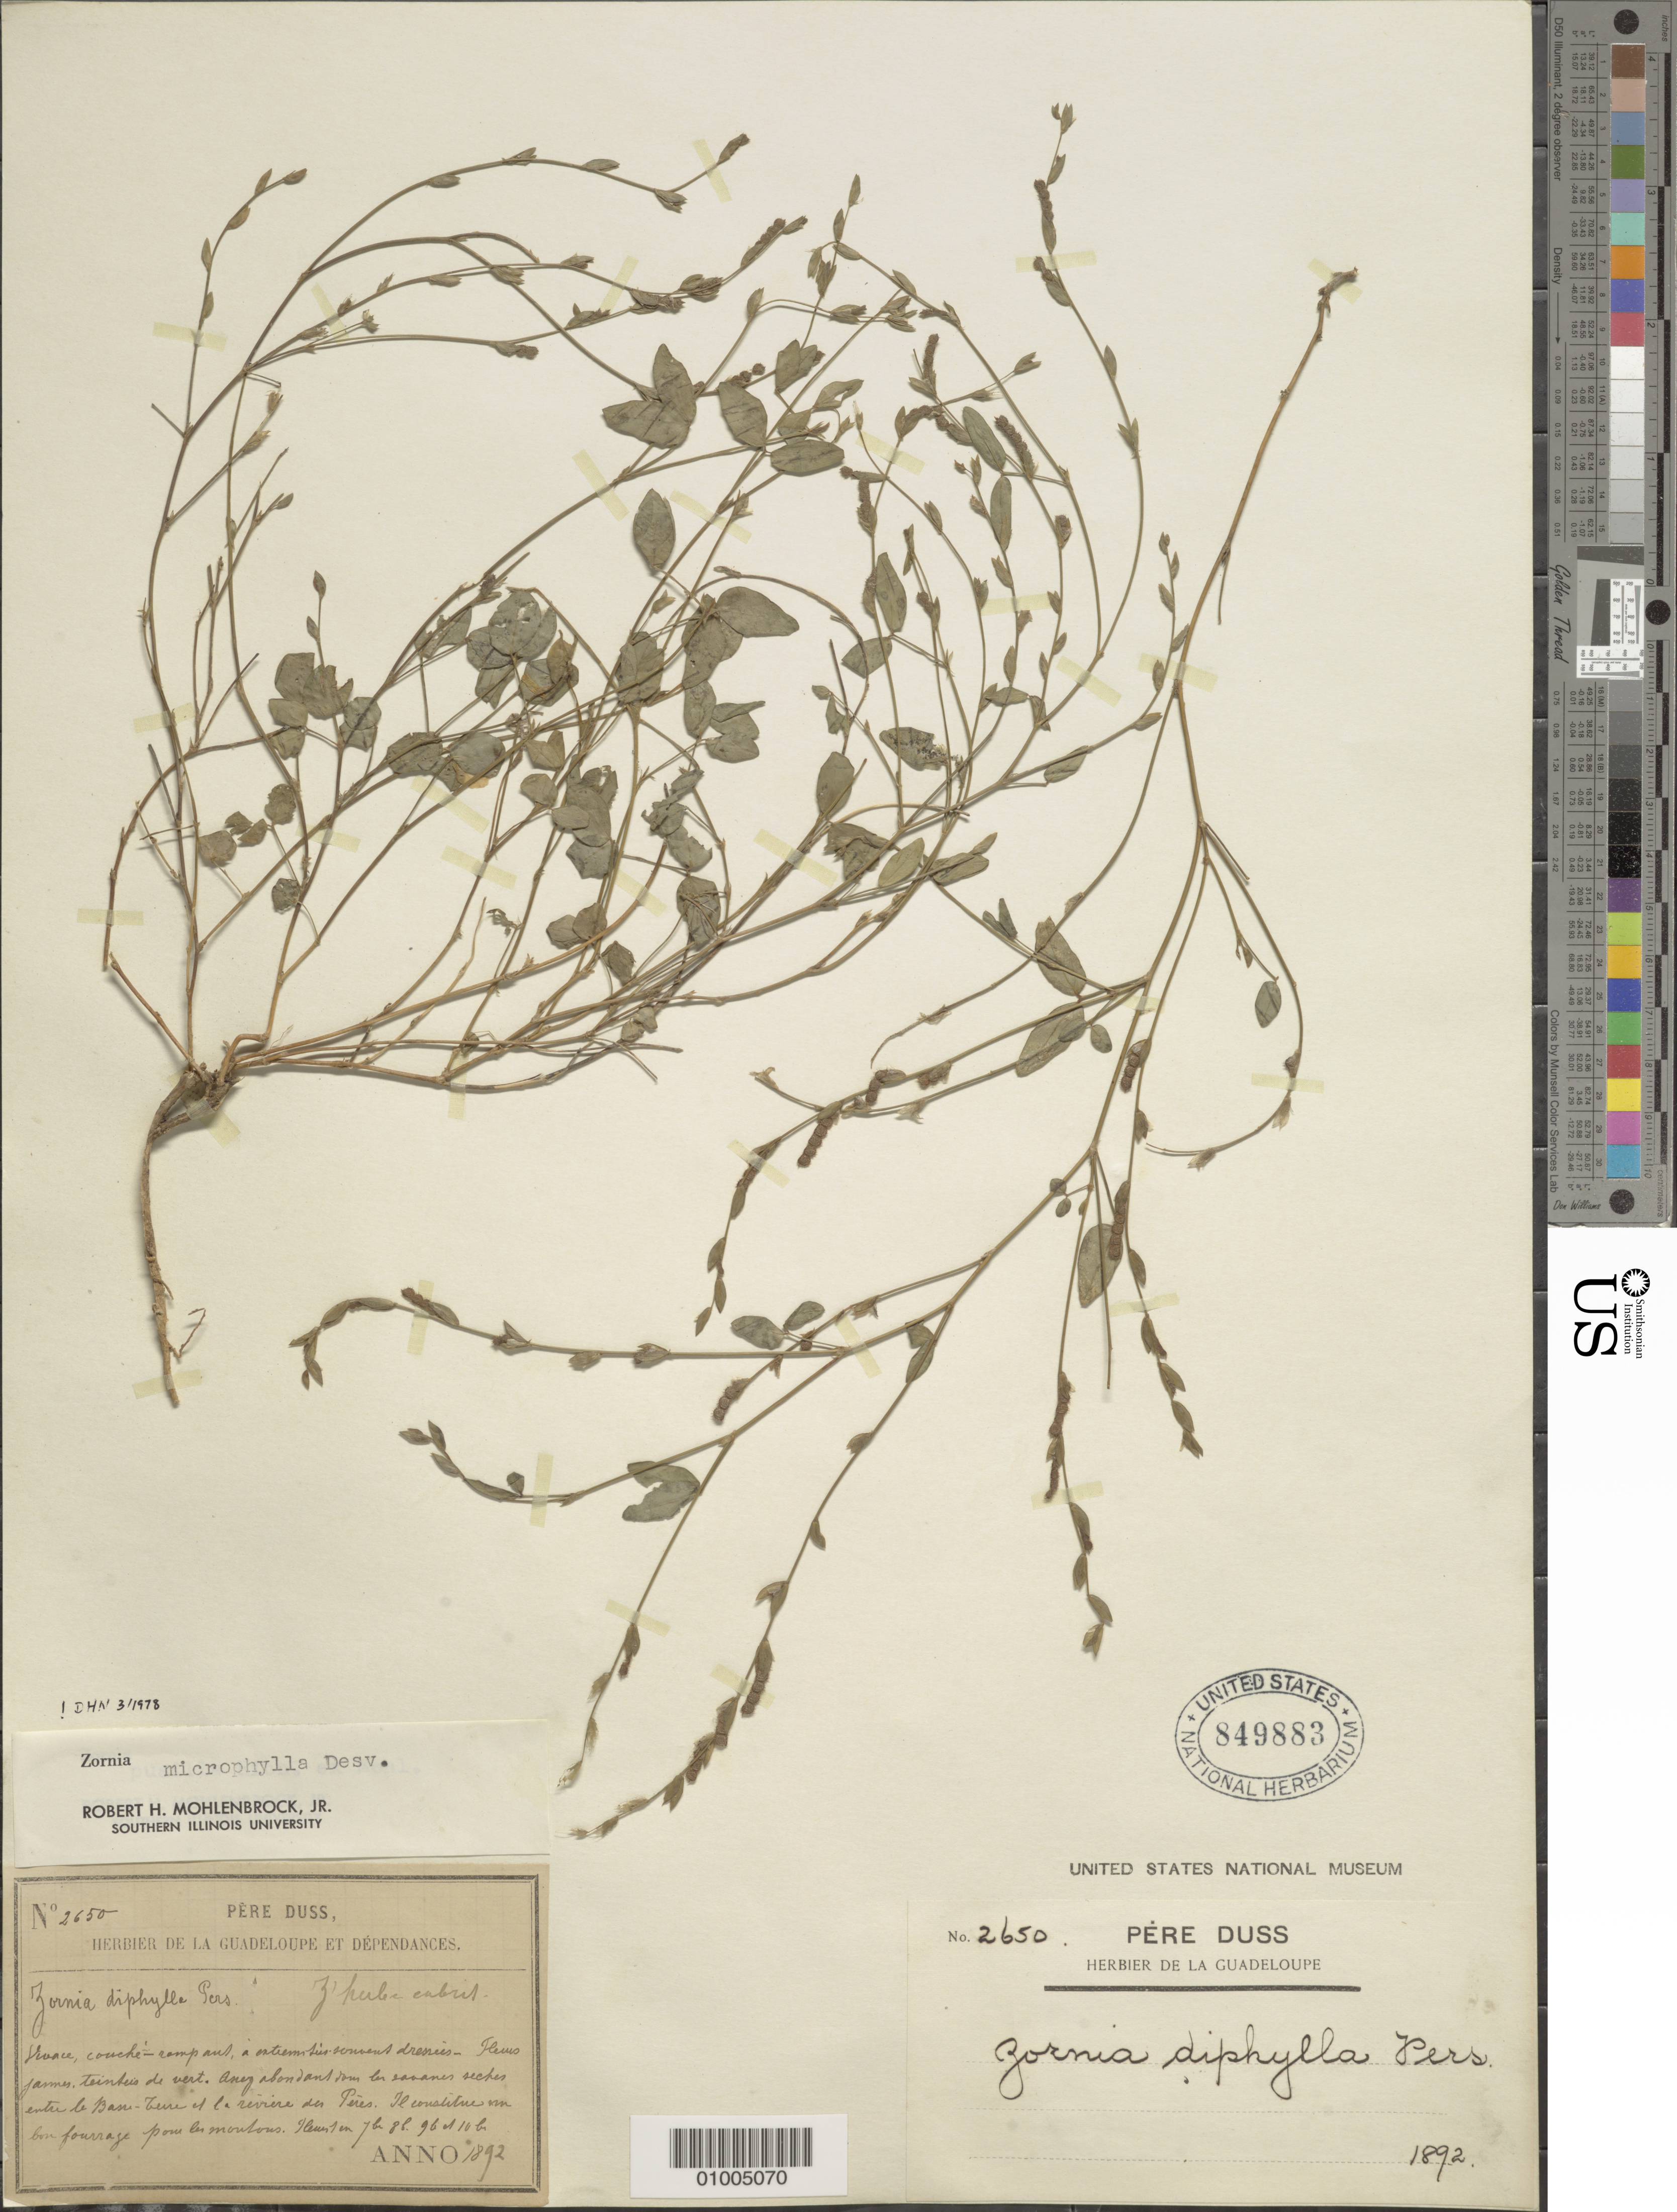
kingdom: Plantae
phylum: Tracheophyta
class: Magnoliopsida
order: Fabales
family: Fabaceae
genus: Zornia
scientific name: Zornia microphylla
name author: Desv.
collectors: Père Duss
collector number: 2650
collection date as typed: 1892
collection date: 1892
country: Guadeloupe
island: Basse Terre [Guadeloupe]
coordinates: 0 N, 0 E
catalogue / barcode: US 849883